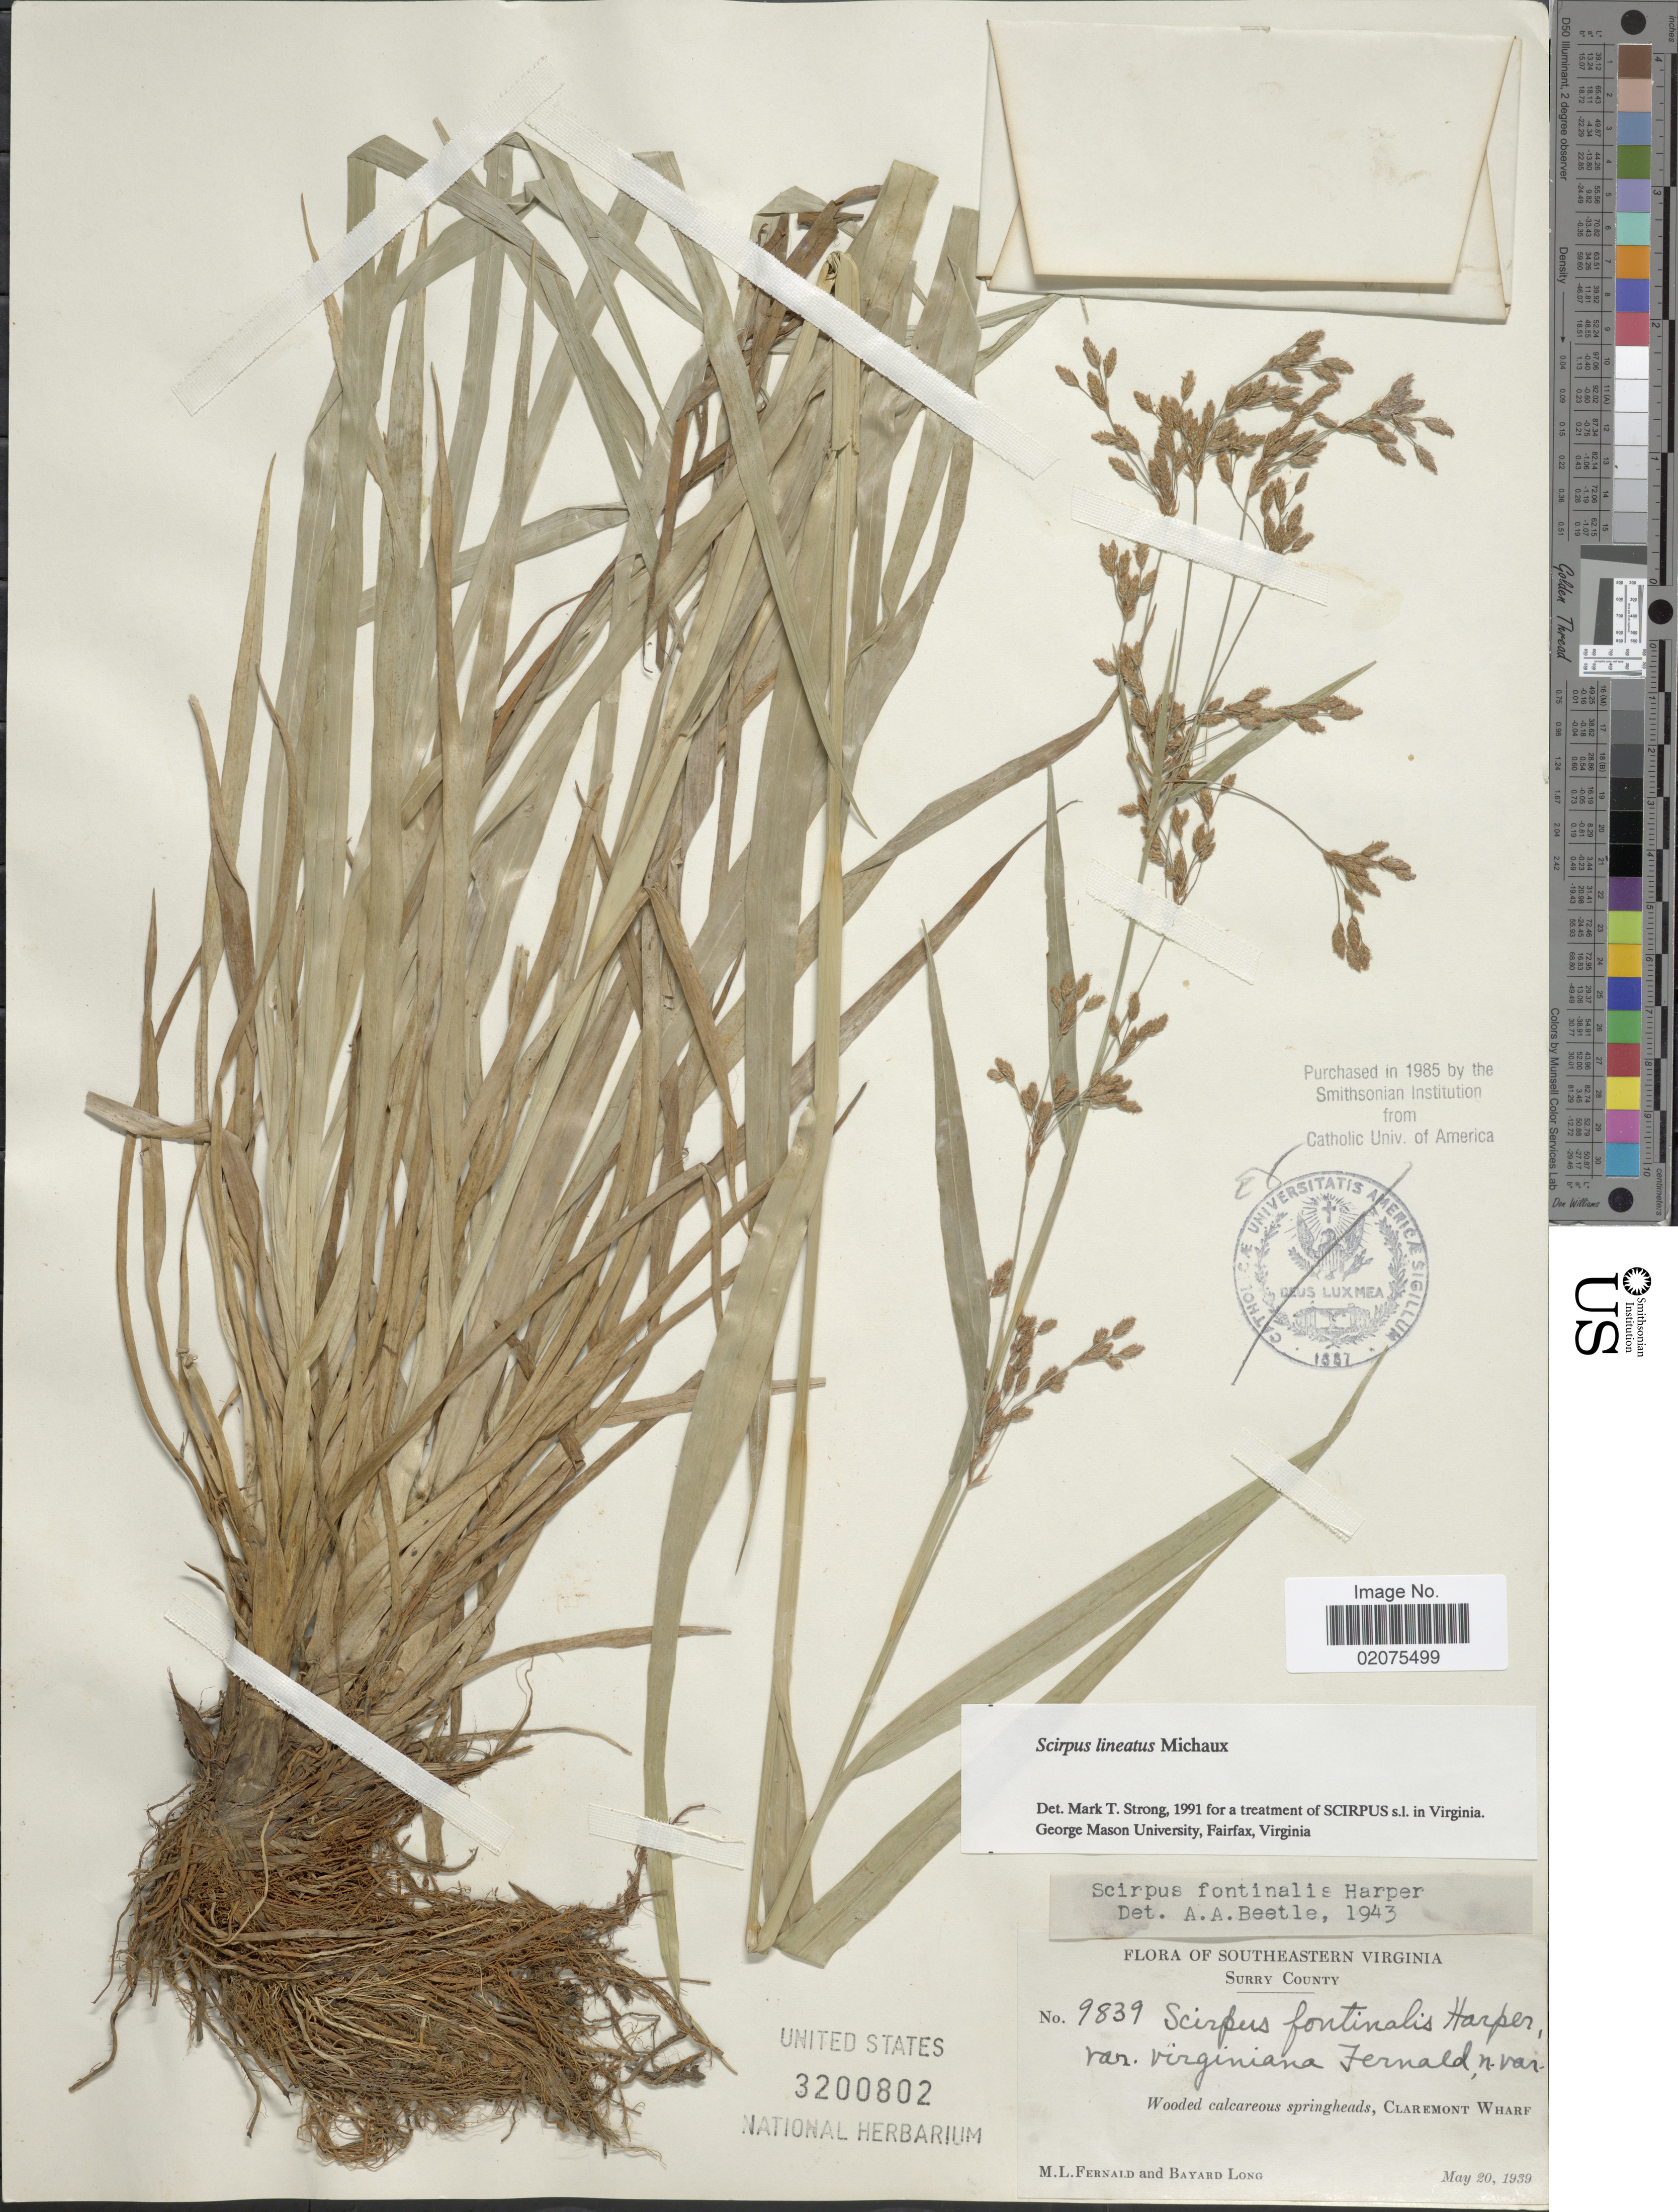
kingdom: Plantae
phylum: Tracheophyta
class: Liliopsida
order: Poales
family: Cyperaceae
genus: Scirpus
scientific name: Scirpus lineatus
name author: Michx.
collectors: M. L. Fernald & B. Long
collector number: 9839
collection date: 1939-05-20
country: United States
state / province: Virginia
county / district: Surry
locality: Southeastern Virginia. Surry County. Wooded calcareous springheads, Claremont Wharf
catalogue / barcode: US 3200802